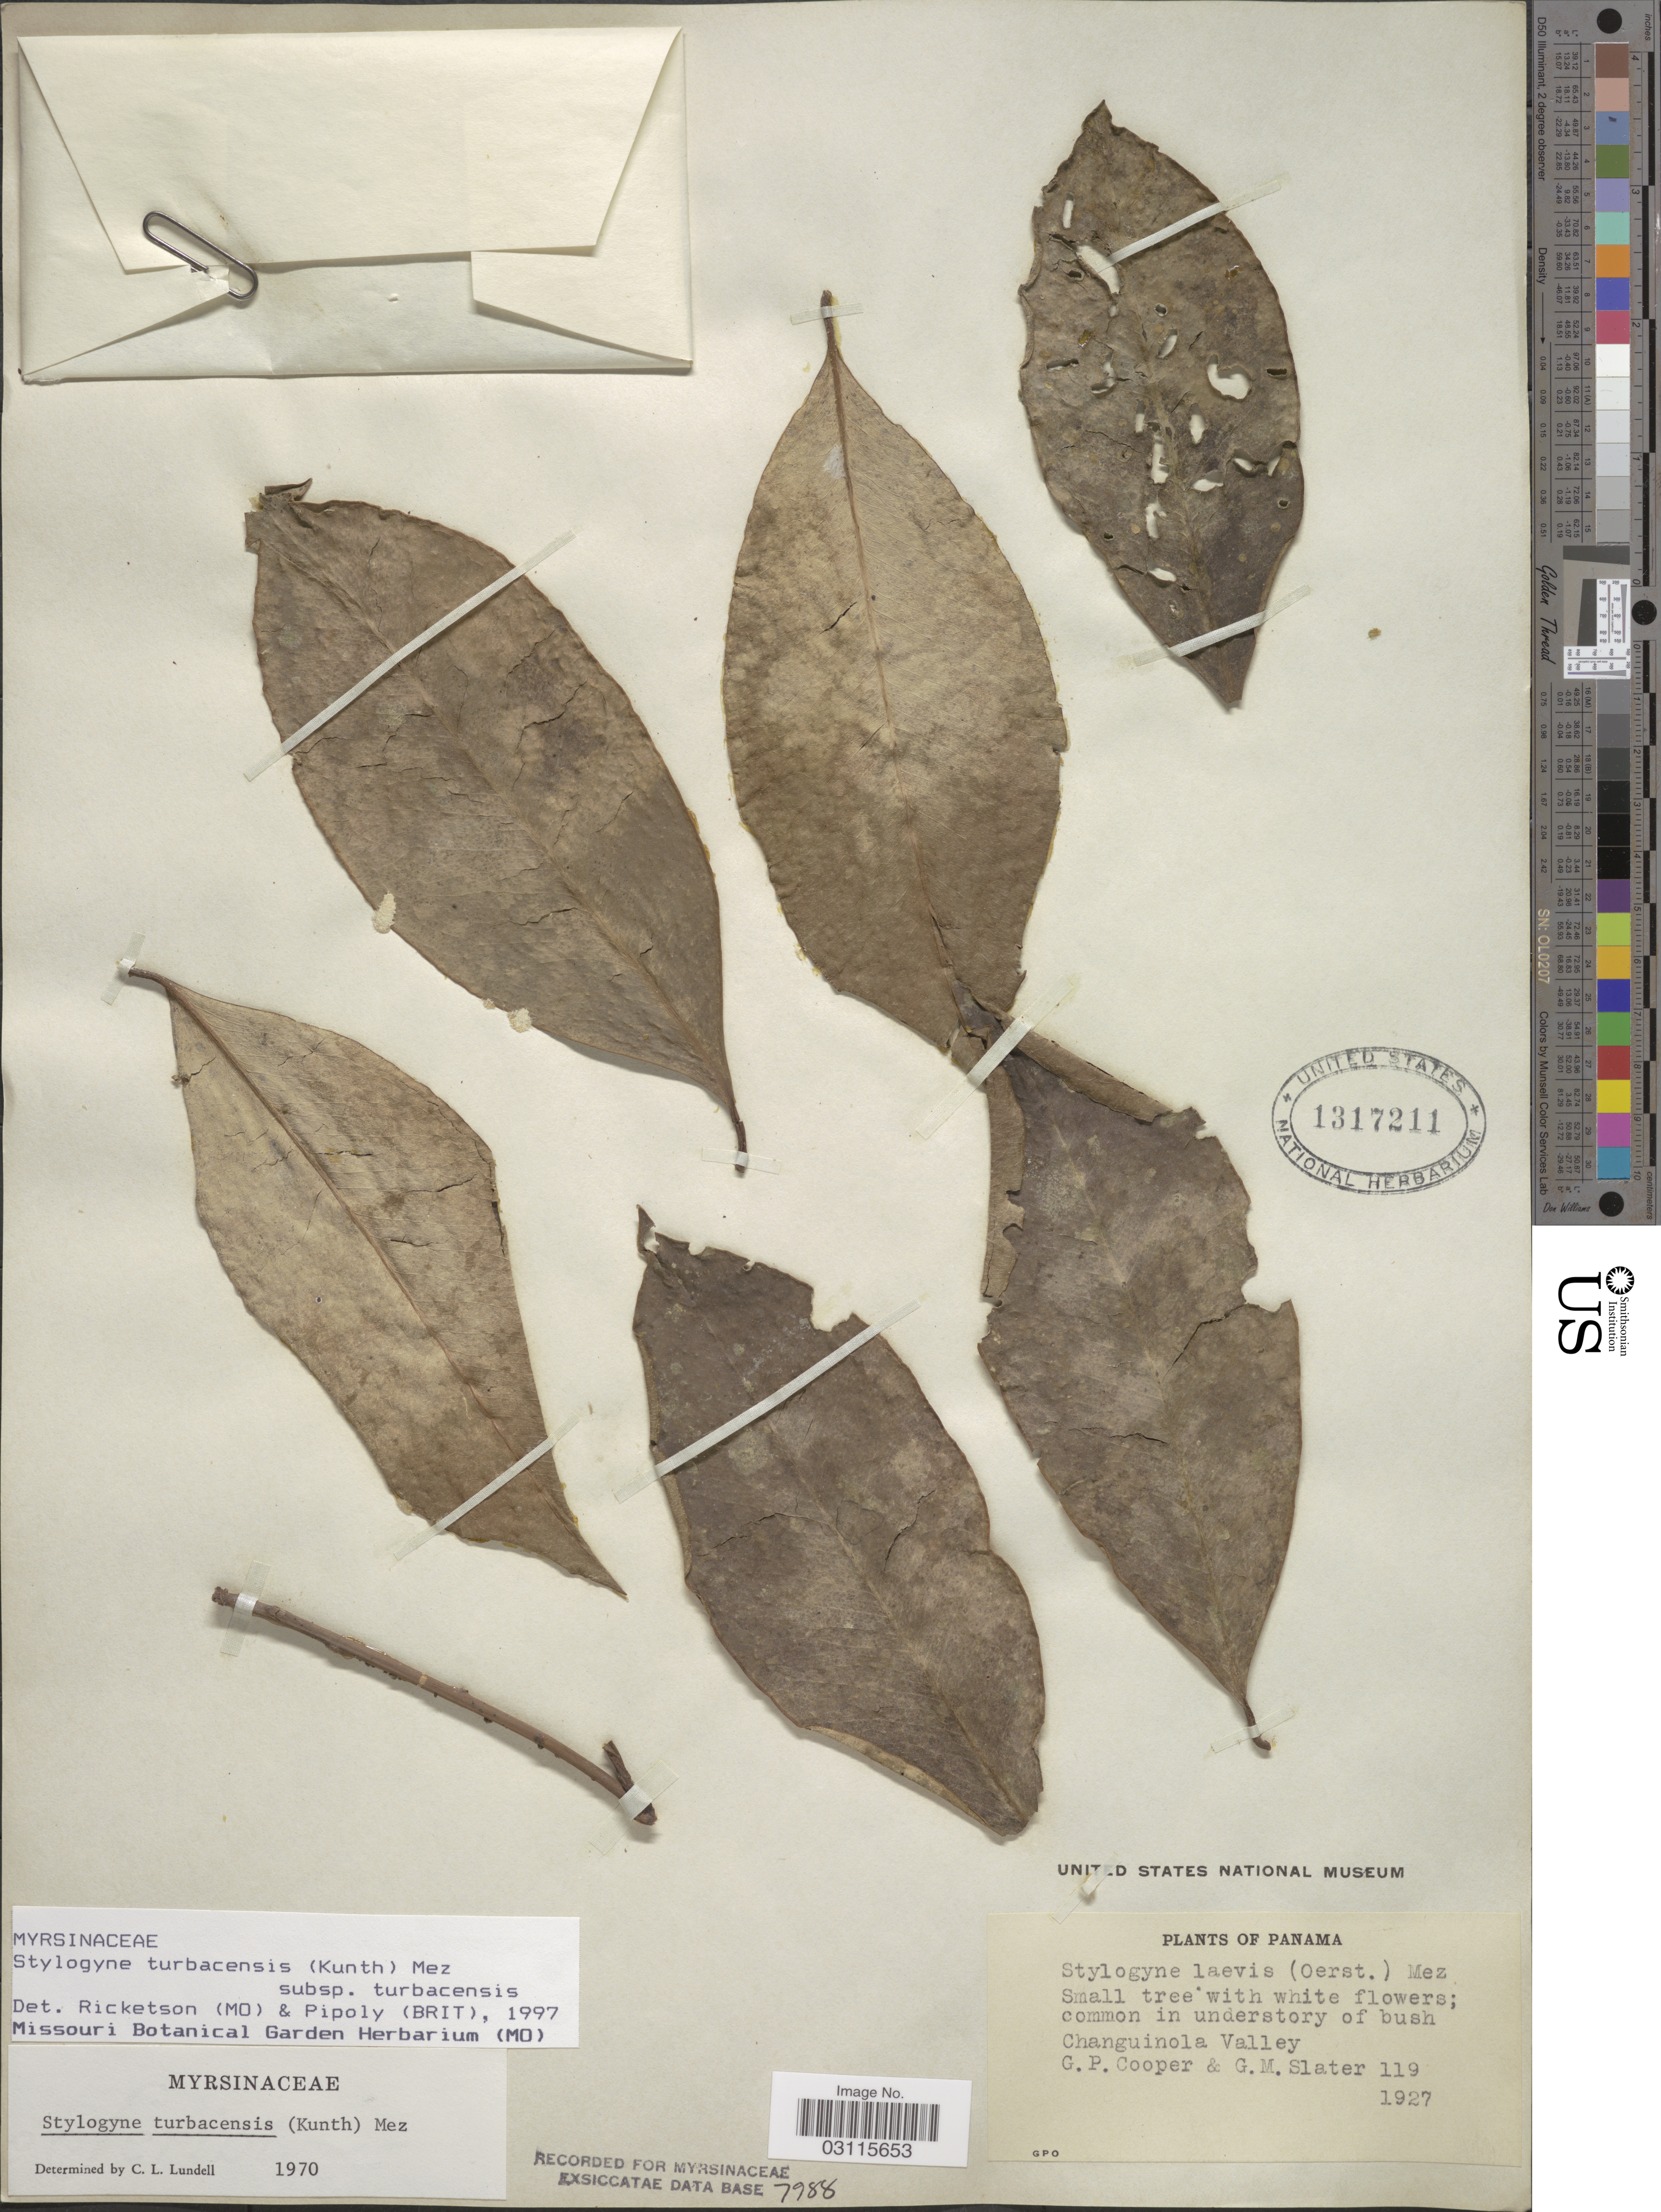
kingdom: Plantae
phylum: Tracheophyta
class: Magnoliopsida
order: Ericales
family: Primulaceae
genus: Stylogyne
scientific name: Stylogyne turbacensis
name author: (Kunth) Mez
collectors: G. Cooper & G. Slater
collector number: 119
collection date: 1927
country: Panama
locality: In understory of bush, Changuinola Valley.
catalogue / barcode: US 1317211